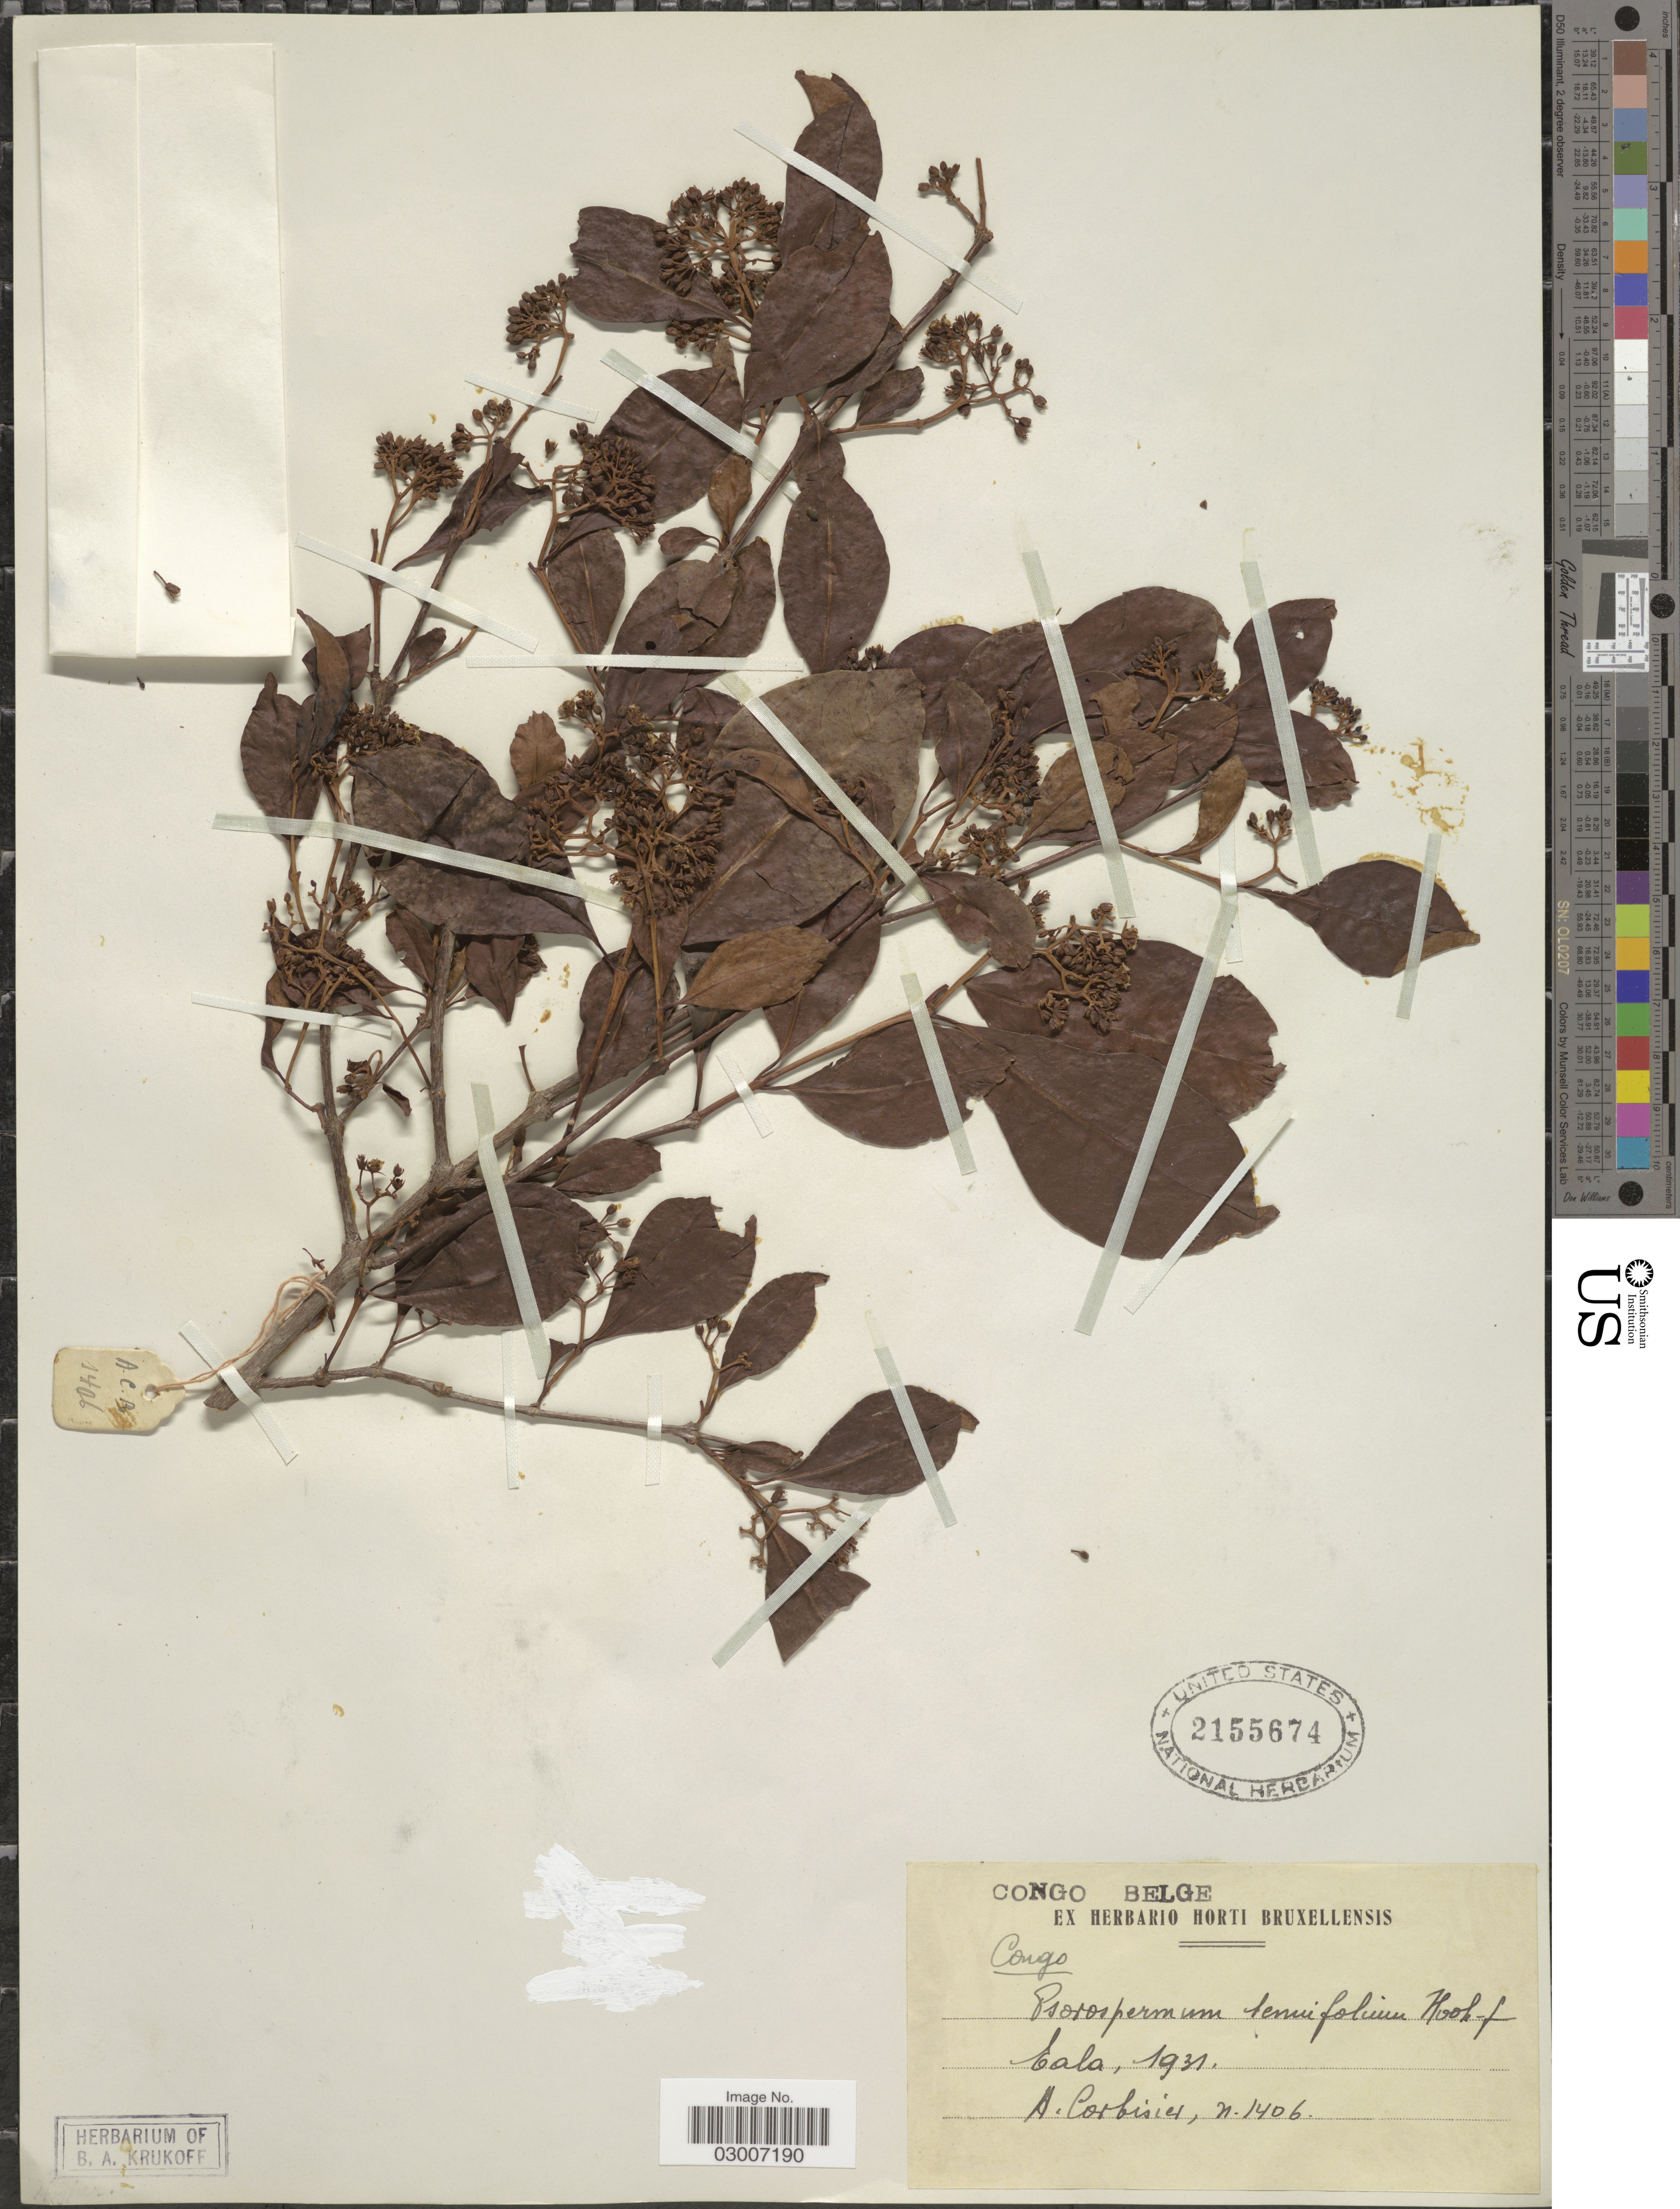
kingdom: Plantae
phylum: Tracheophyta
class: Magnoliopsida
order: Malpighiales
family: Hypericaceae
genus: Psorospermum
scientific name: Psorospermum tenuifolium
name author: Hook. f.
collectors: A. Corbisier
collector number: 1406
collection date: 1931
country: Congo, Democratic Republic of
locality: Congo Belge, Congo, Eala.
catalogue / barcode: US 2155674